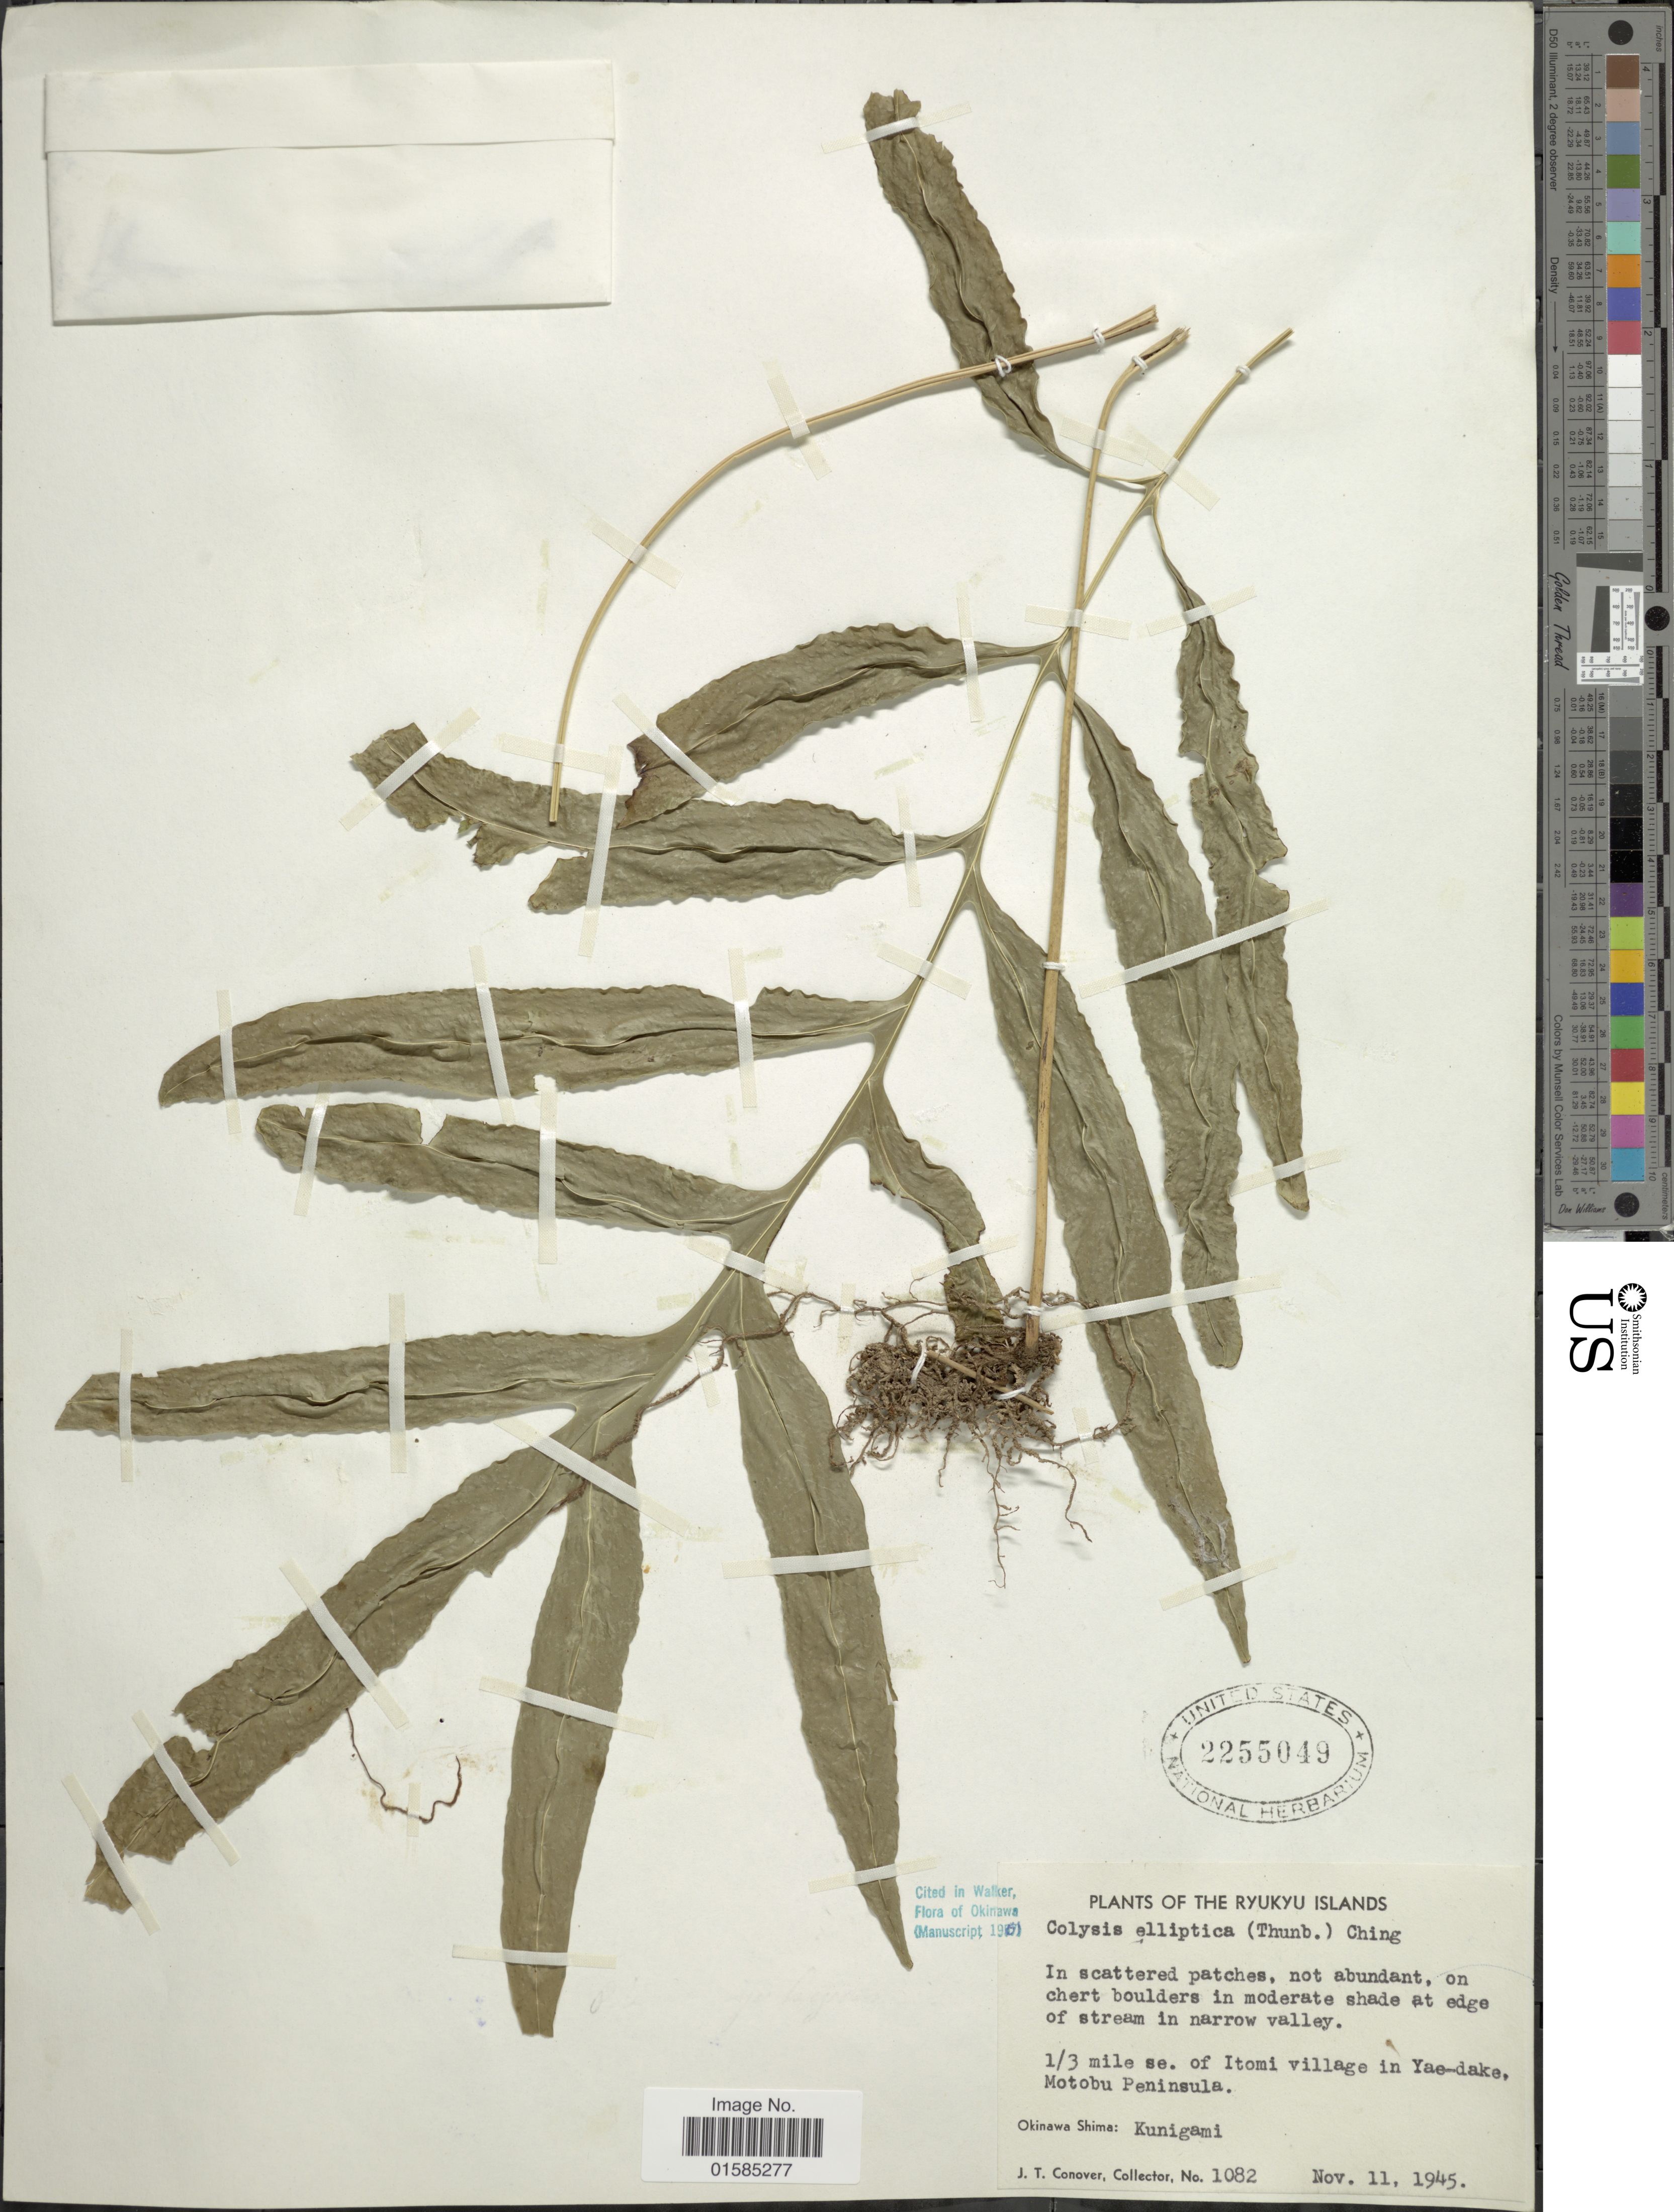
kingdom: Plantae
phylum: Tracheophyta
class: Polypodiopsida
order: Polypodiales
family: Polypodiaceae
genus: Leptochilus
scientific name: Leptochilus ellipticus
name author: (Thunb.) Noot.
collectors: J. T. Conover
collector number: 1082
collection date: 1945-11-11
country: Japan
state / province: Okinawa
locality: Ryukyu Islands, 1/3 mile se. of Itomi village in Yae-dake, Motobu Peninsula, Okinawa Shima: Kunugami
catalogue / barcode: US 2255049